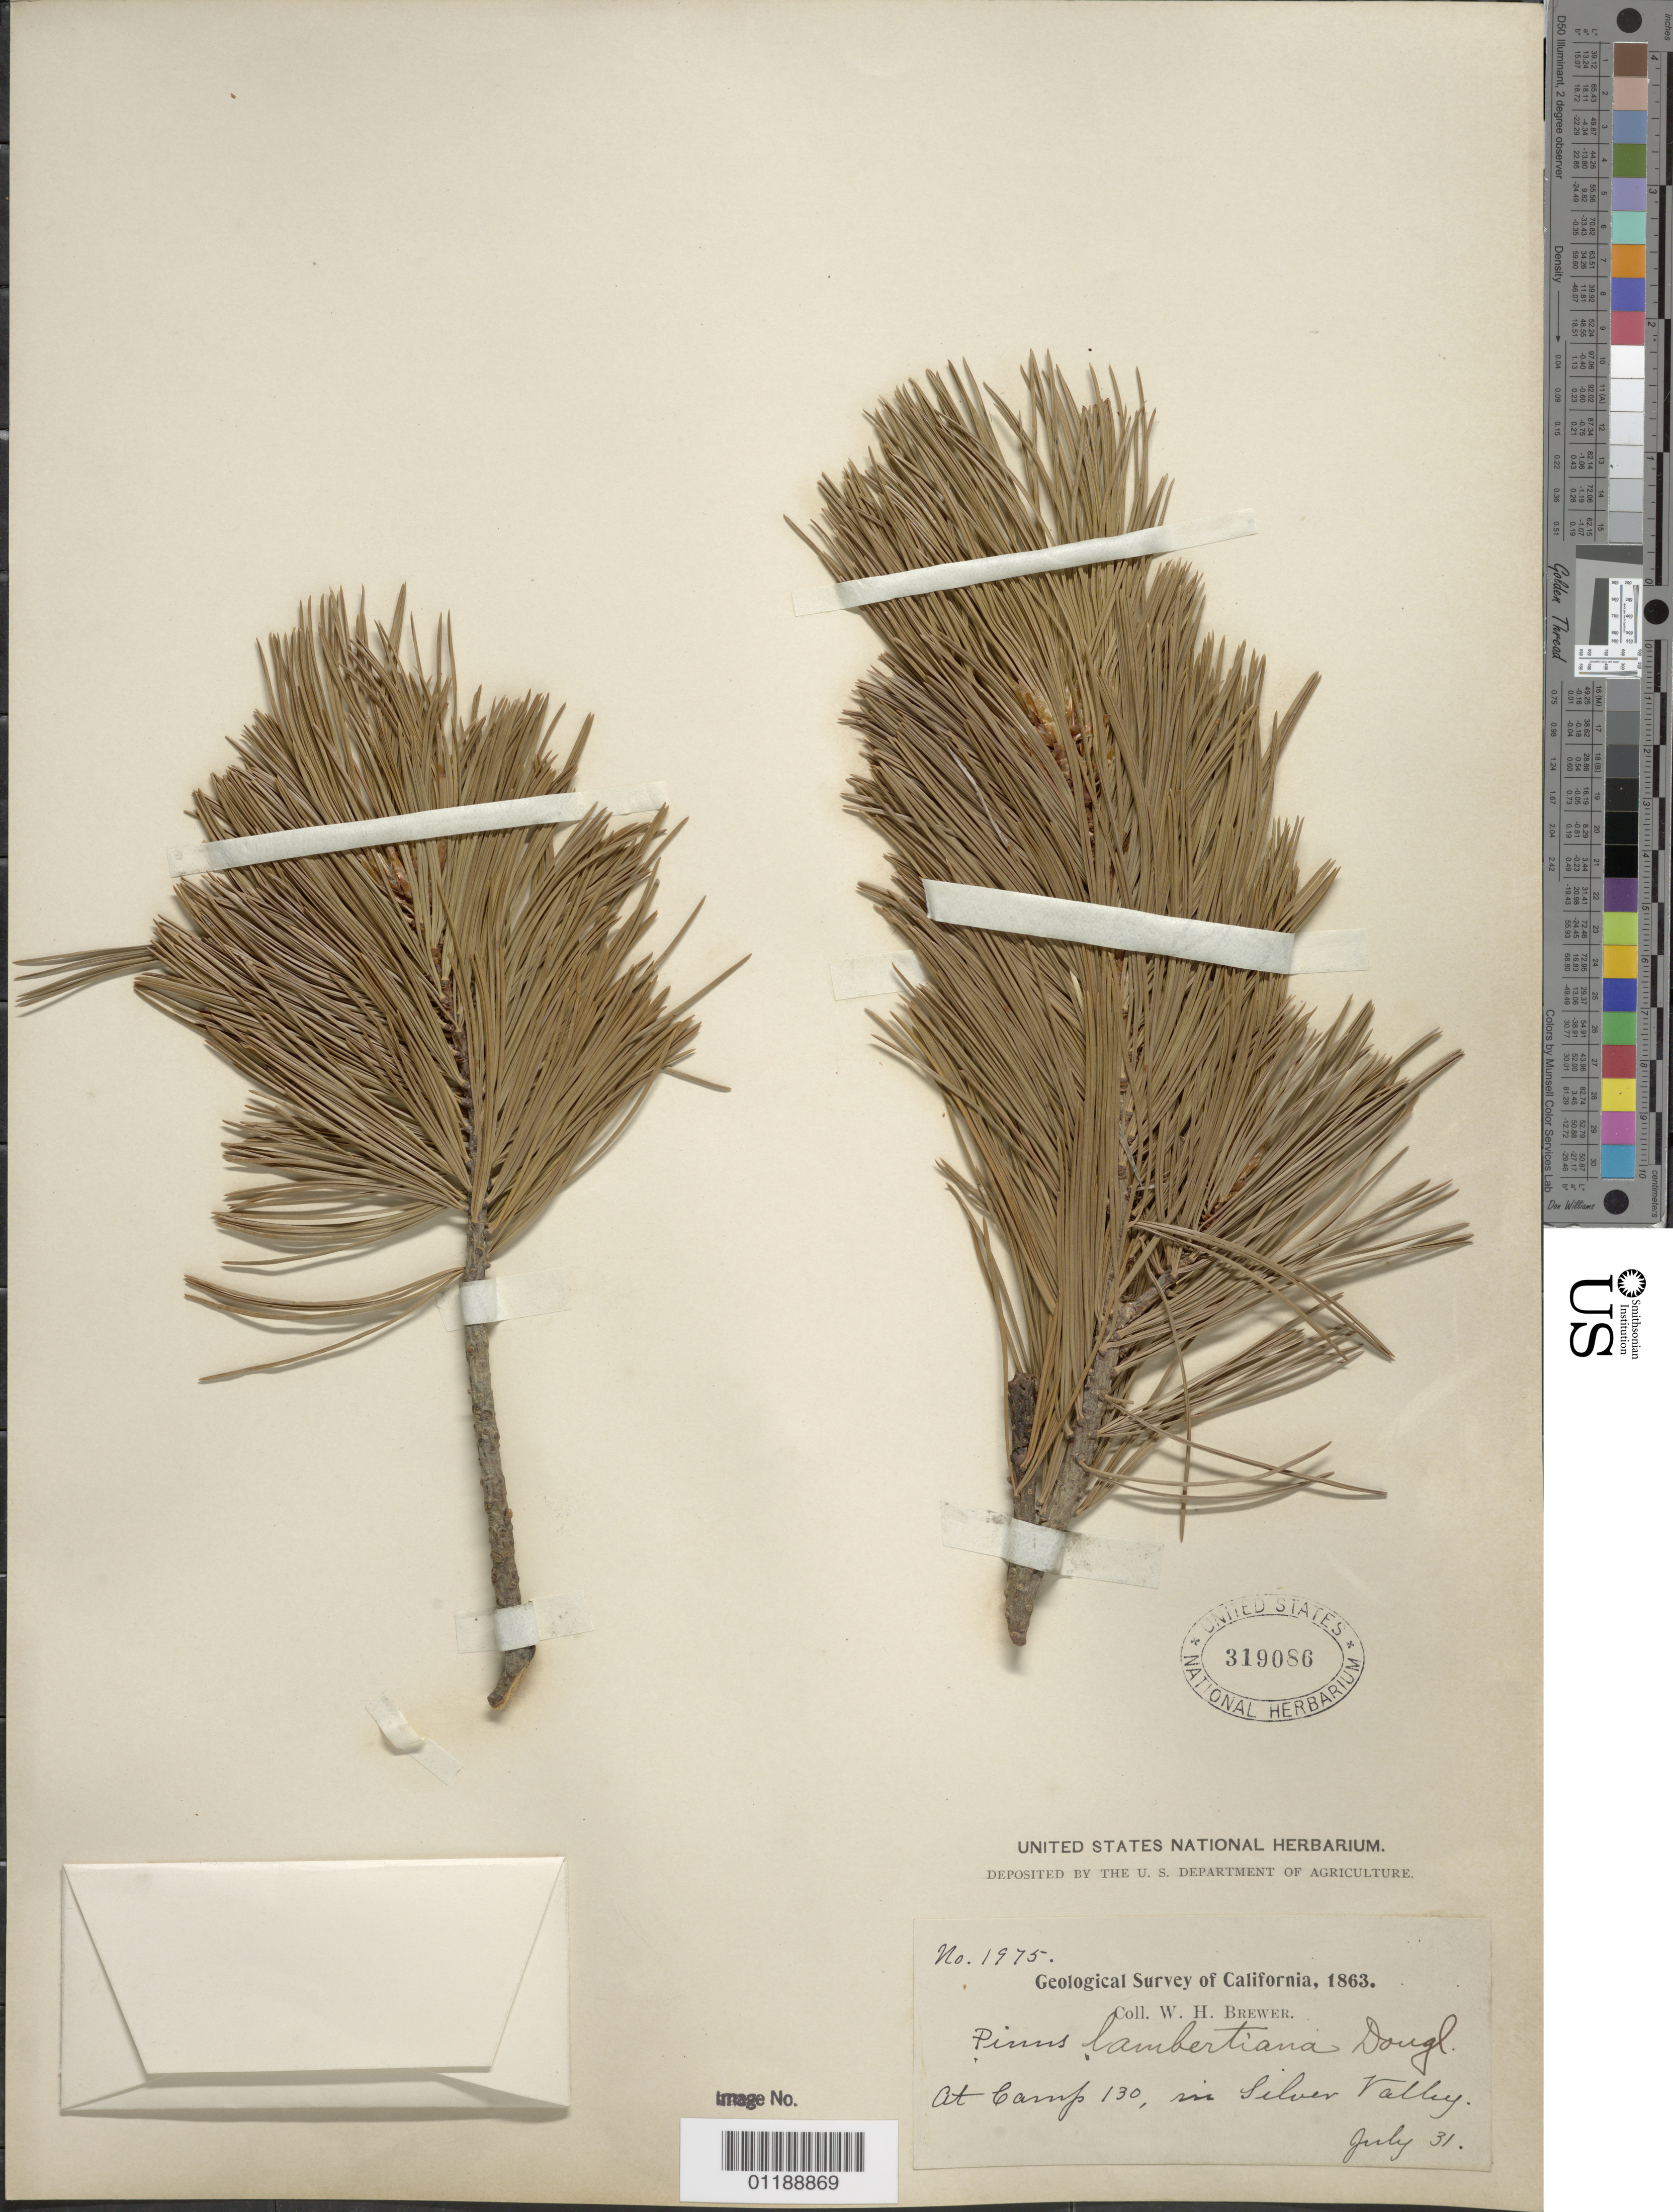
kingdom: Plantae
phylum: Tracheophyta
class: Pinopsida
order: Pinales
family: Pinaceae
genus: Pinus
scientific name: Pinus lambertiana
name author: Douglas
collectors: W. H. Brewer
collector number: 1975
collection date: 1863-07-31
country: United States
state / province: California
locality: Camp 130, in Silver Valley.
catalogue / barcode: US 319086